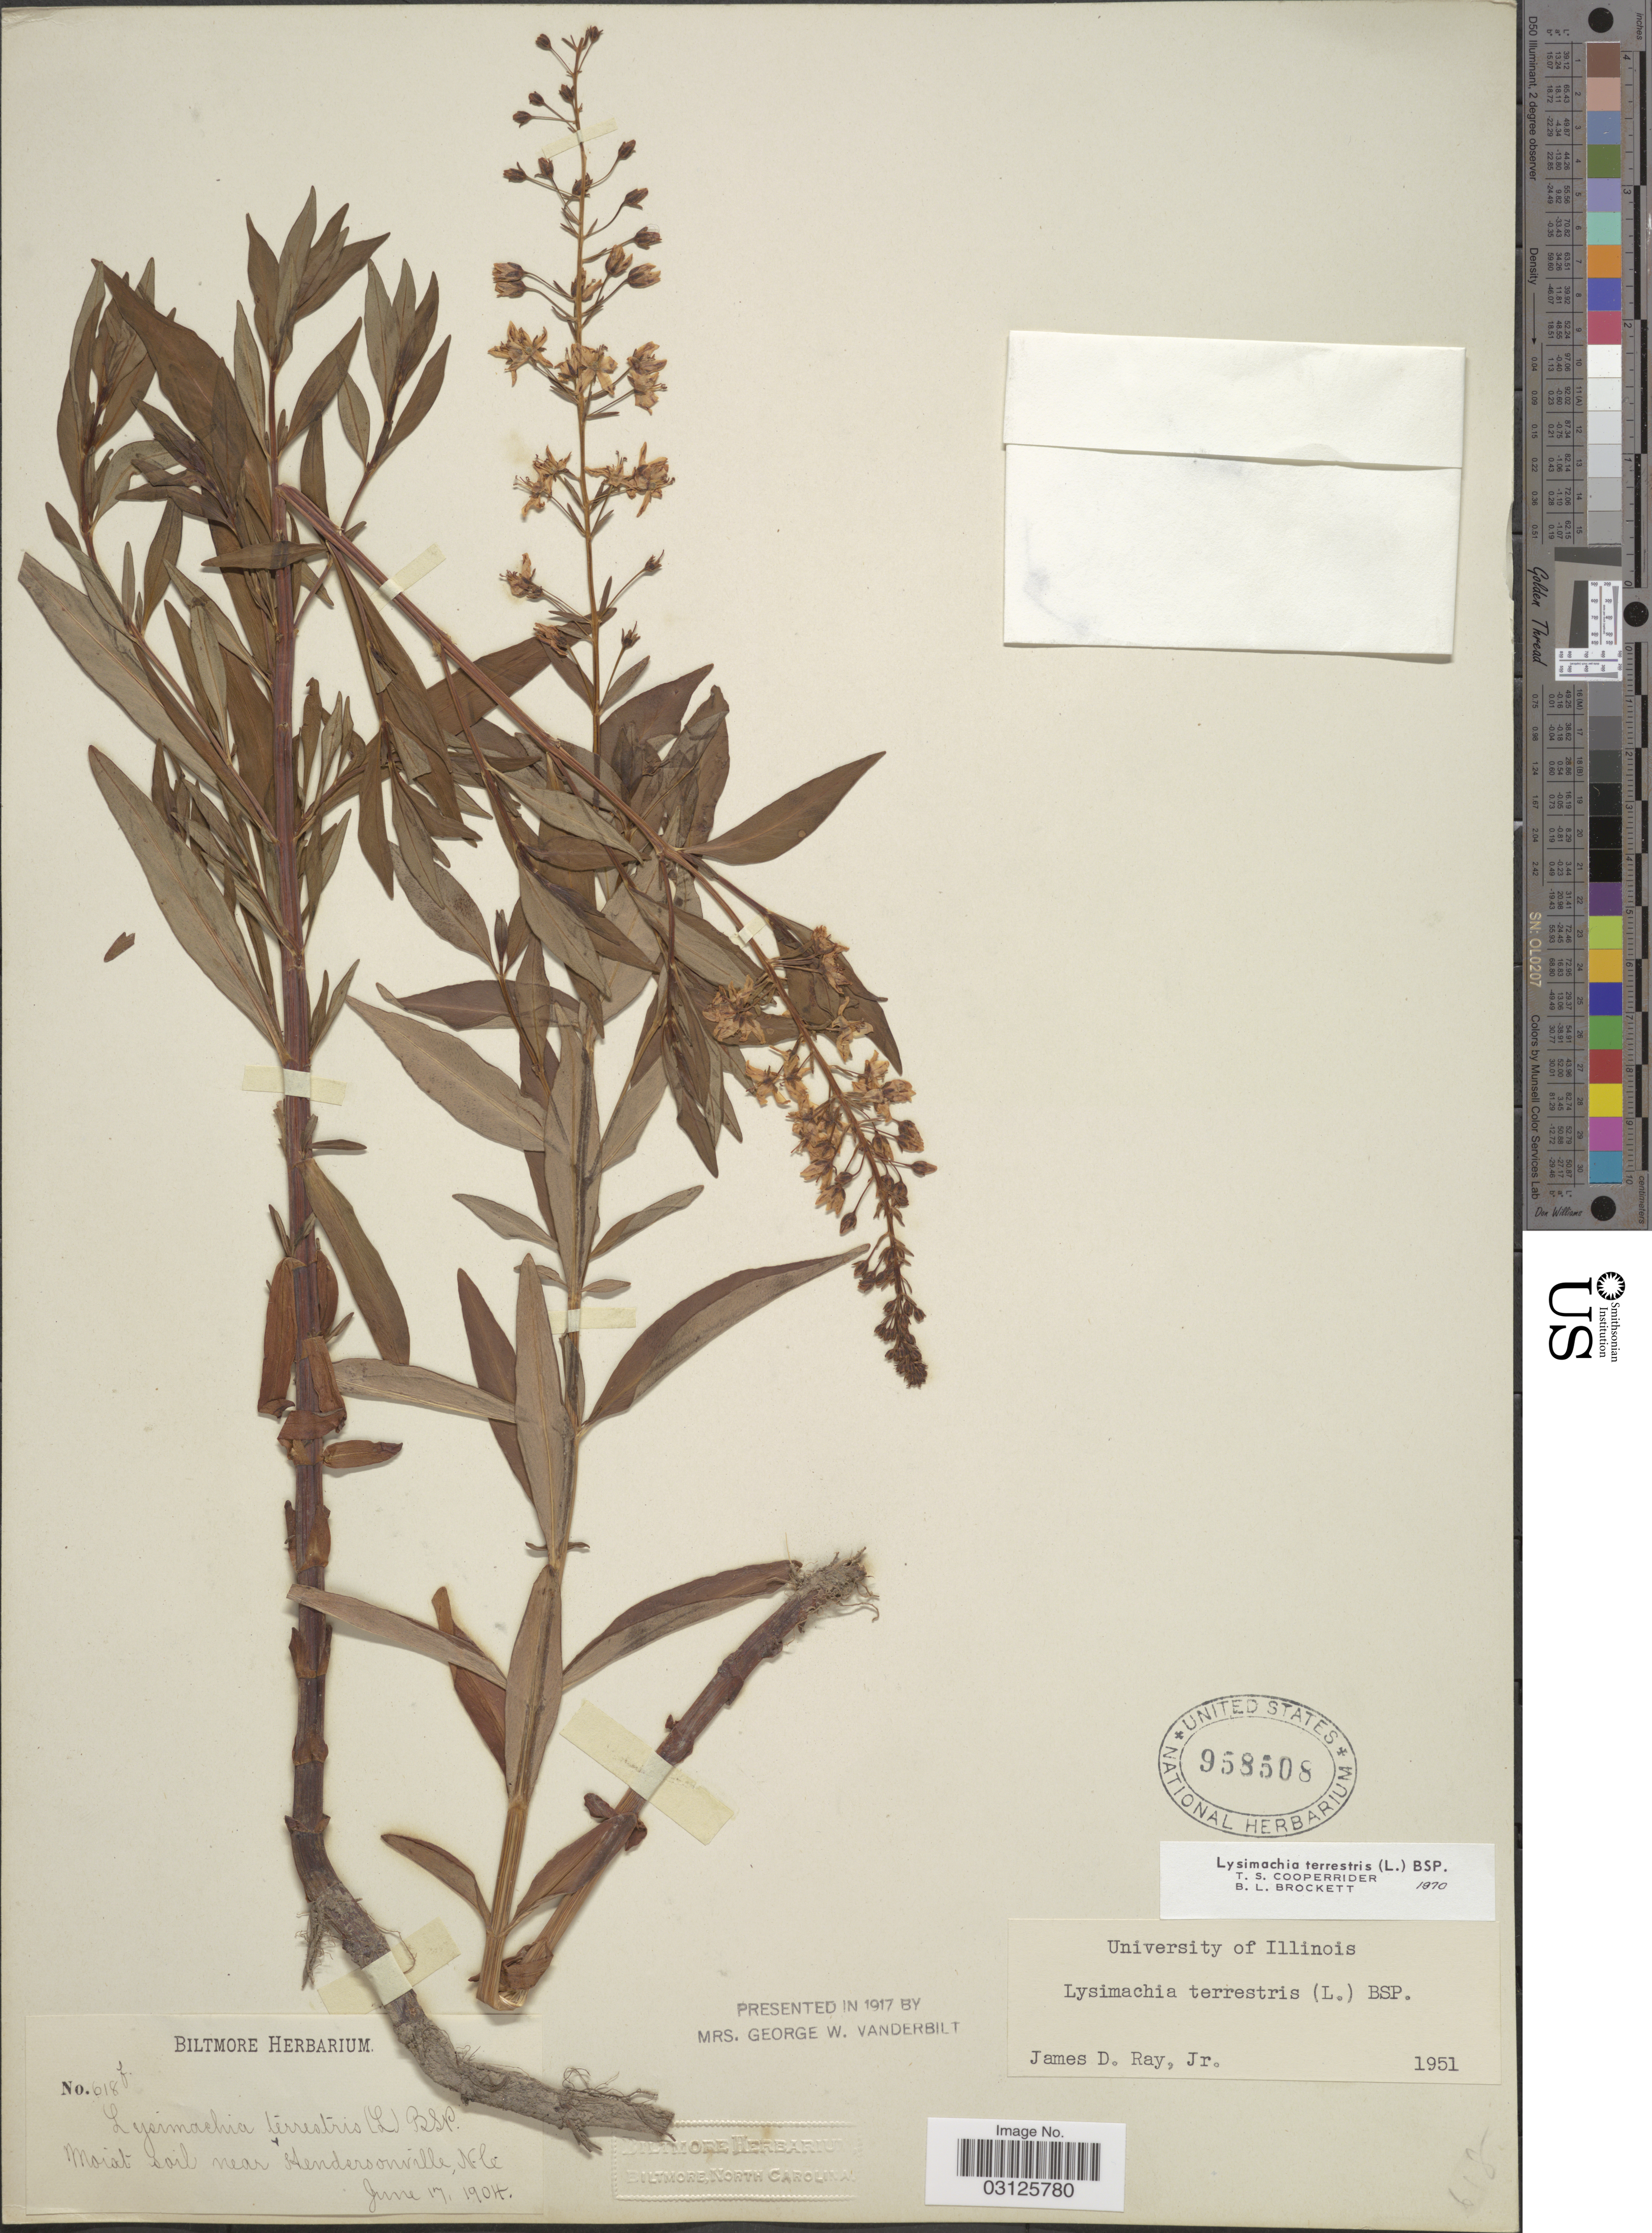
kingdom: Plantae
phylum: Tracheophyta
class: Magnoliopsida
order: Ericales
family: Primulaceae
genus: Lysimachia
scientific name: Lysimachia terrestris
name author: (L.) Britton, Stearns & Poggenb.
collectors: ex herb. Biltmore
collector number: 618f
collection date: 1904-06-17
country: United States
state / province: North Carolina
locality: Moist soil near Hendersonville.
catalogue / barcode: US 958508